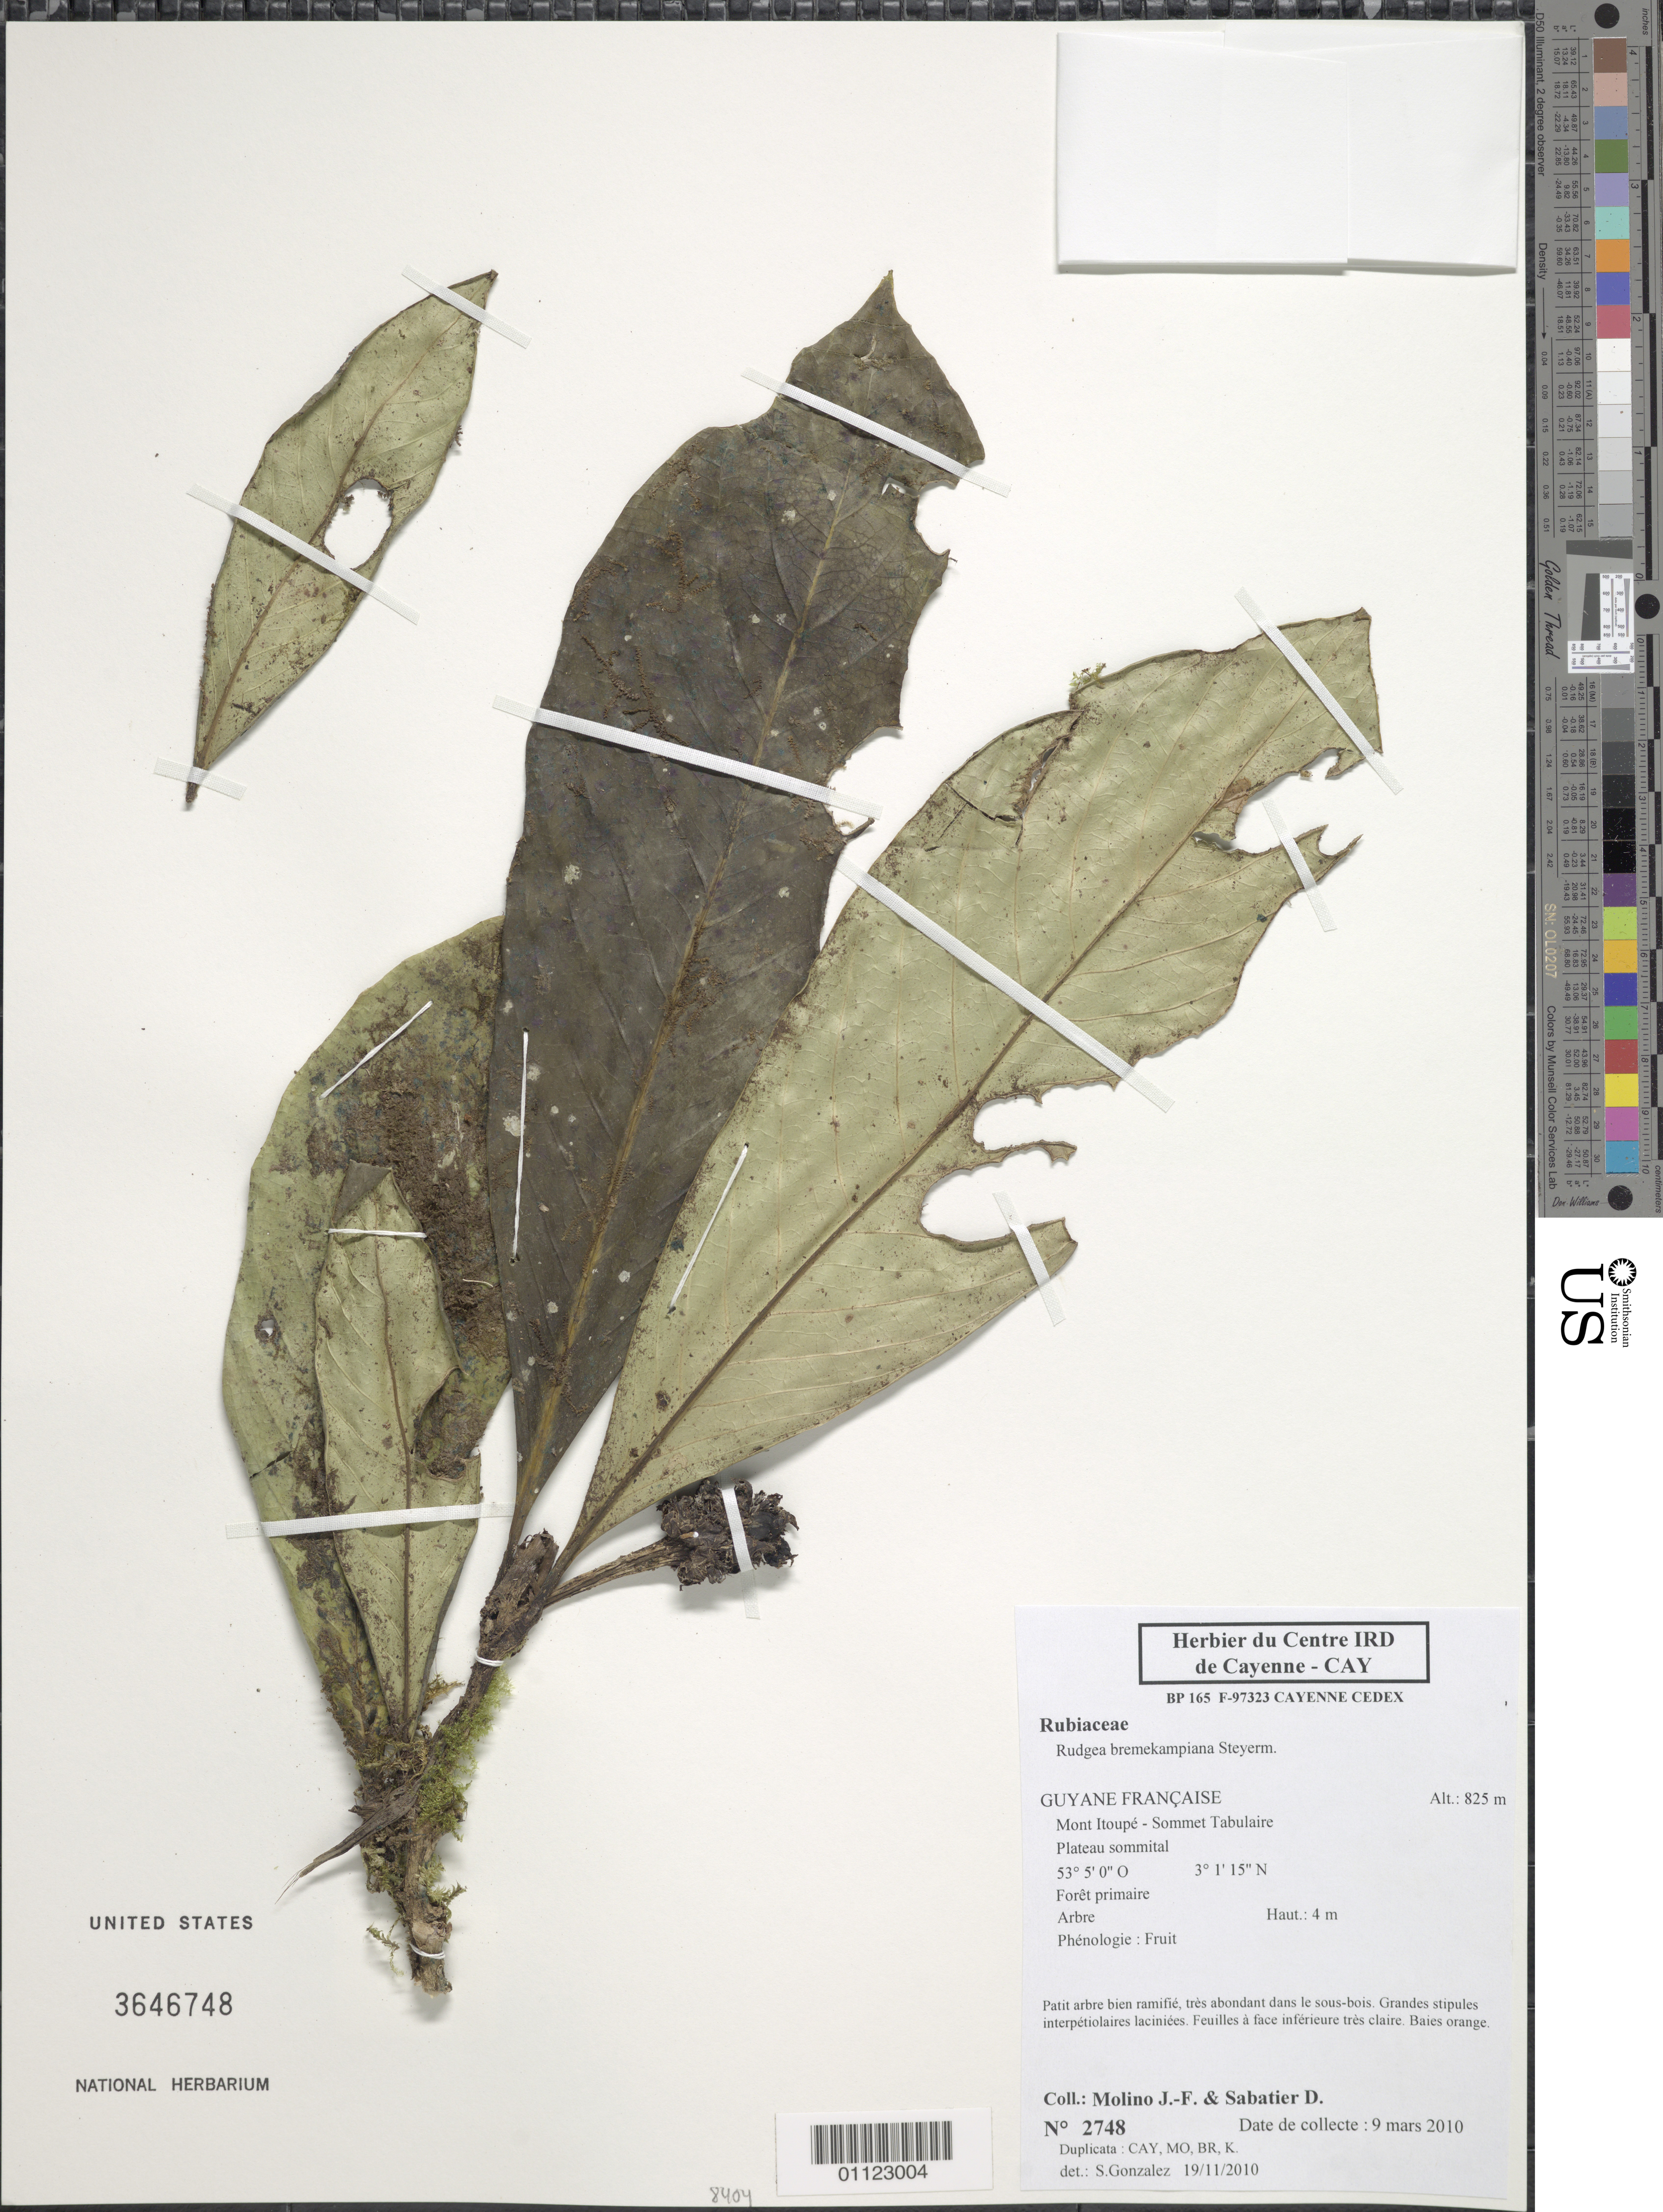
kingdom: Plantae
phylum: Tracheophyta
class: Magnoliopsida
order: Gentianales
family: Rubiaceae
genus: Rudgea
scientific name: Rudgea bremekampiana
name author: Steyerm.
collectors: J. Molino & D. Sabatier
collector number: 2748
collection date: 2010-03-09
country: French Guiana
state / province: Cayenne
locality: Guyane Francaise, Mont Itoupe - Sommet Tabulaire, Plteau sommital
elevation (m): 825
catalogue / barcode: US 3646748